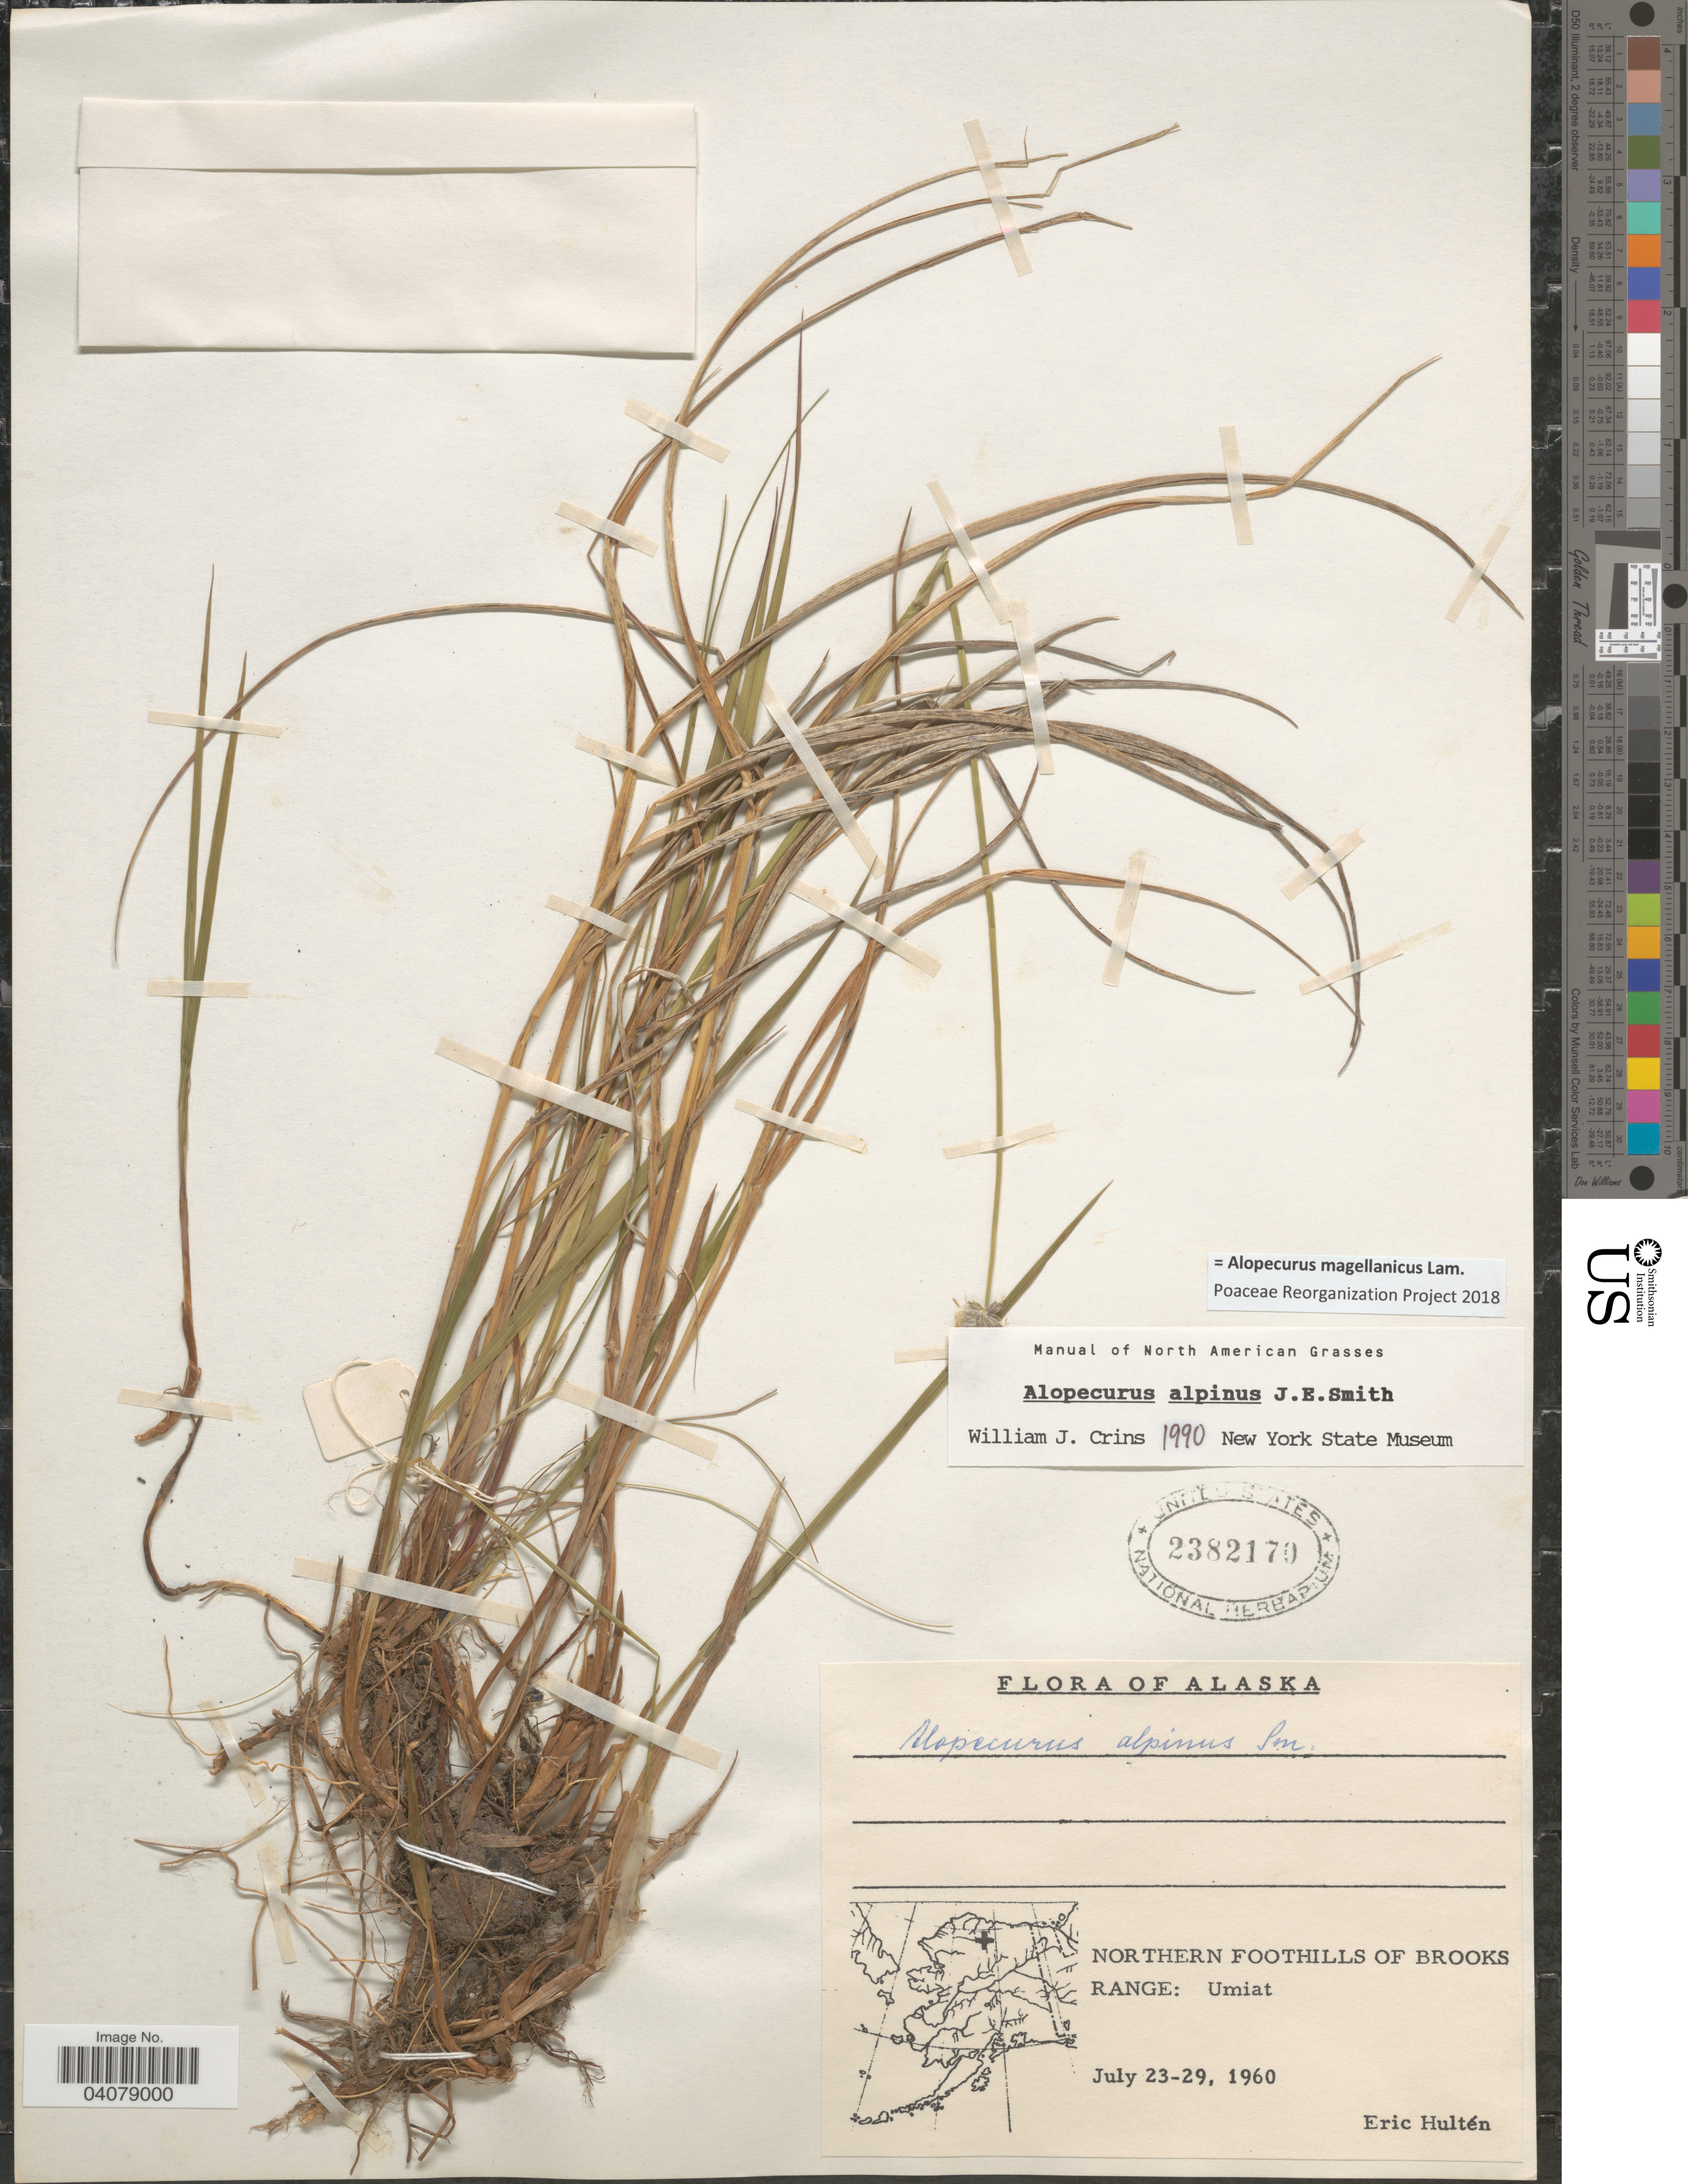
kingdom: Plantae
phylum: Tracheophyta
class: Liliopsida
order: Poales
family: Poaceae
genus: Alopecurus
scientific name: Alopecurus magellanicus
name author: Lam.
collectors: E. G. Hultén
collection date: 1960-07-23/1960-07-29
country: United States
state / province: Alaska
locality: Northern foothills of Brooks Range: Umiat.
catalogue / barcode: US 2382170